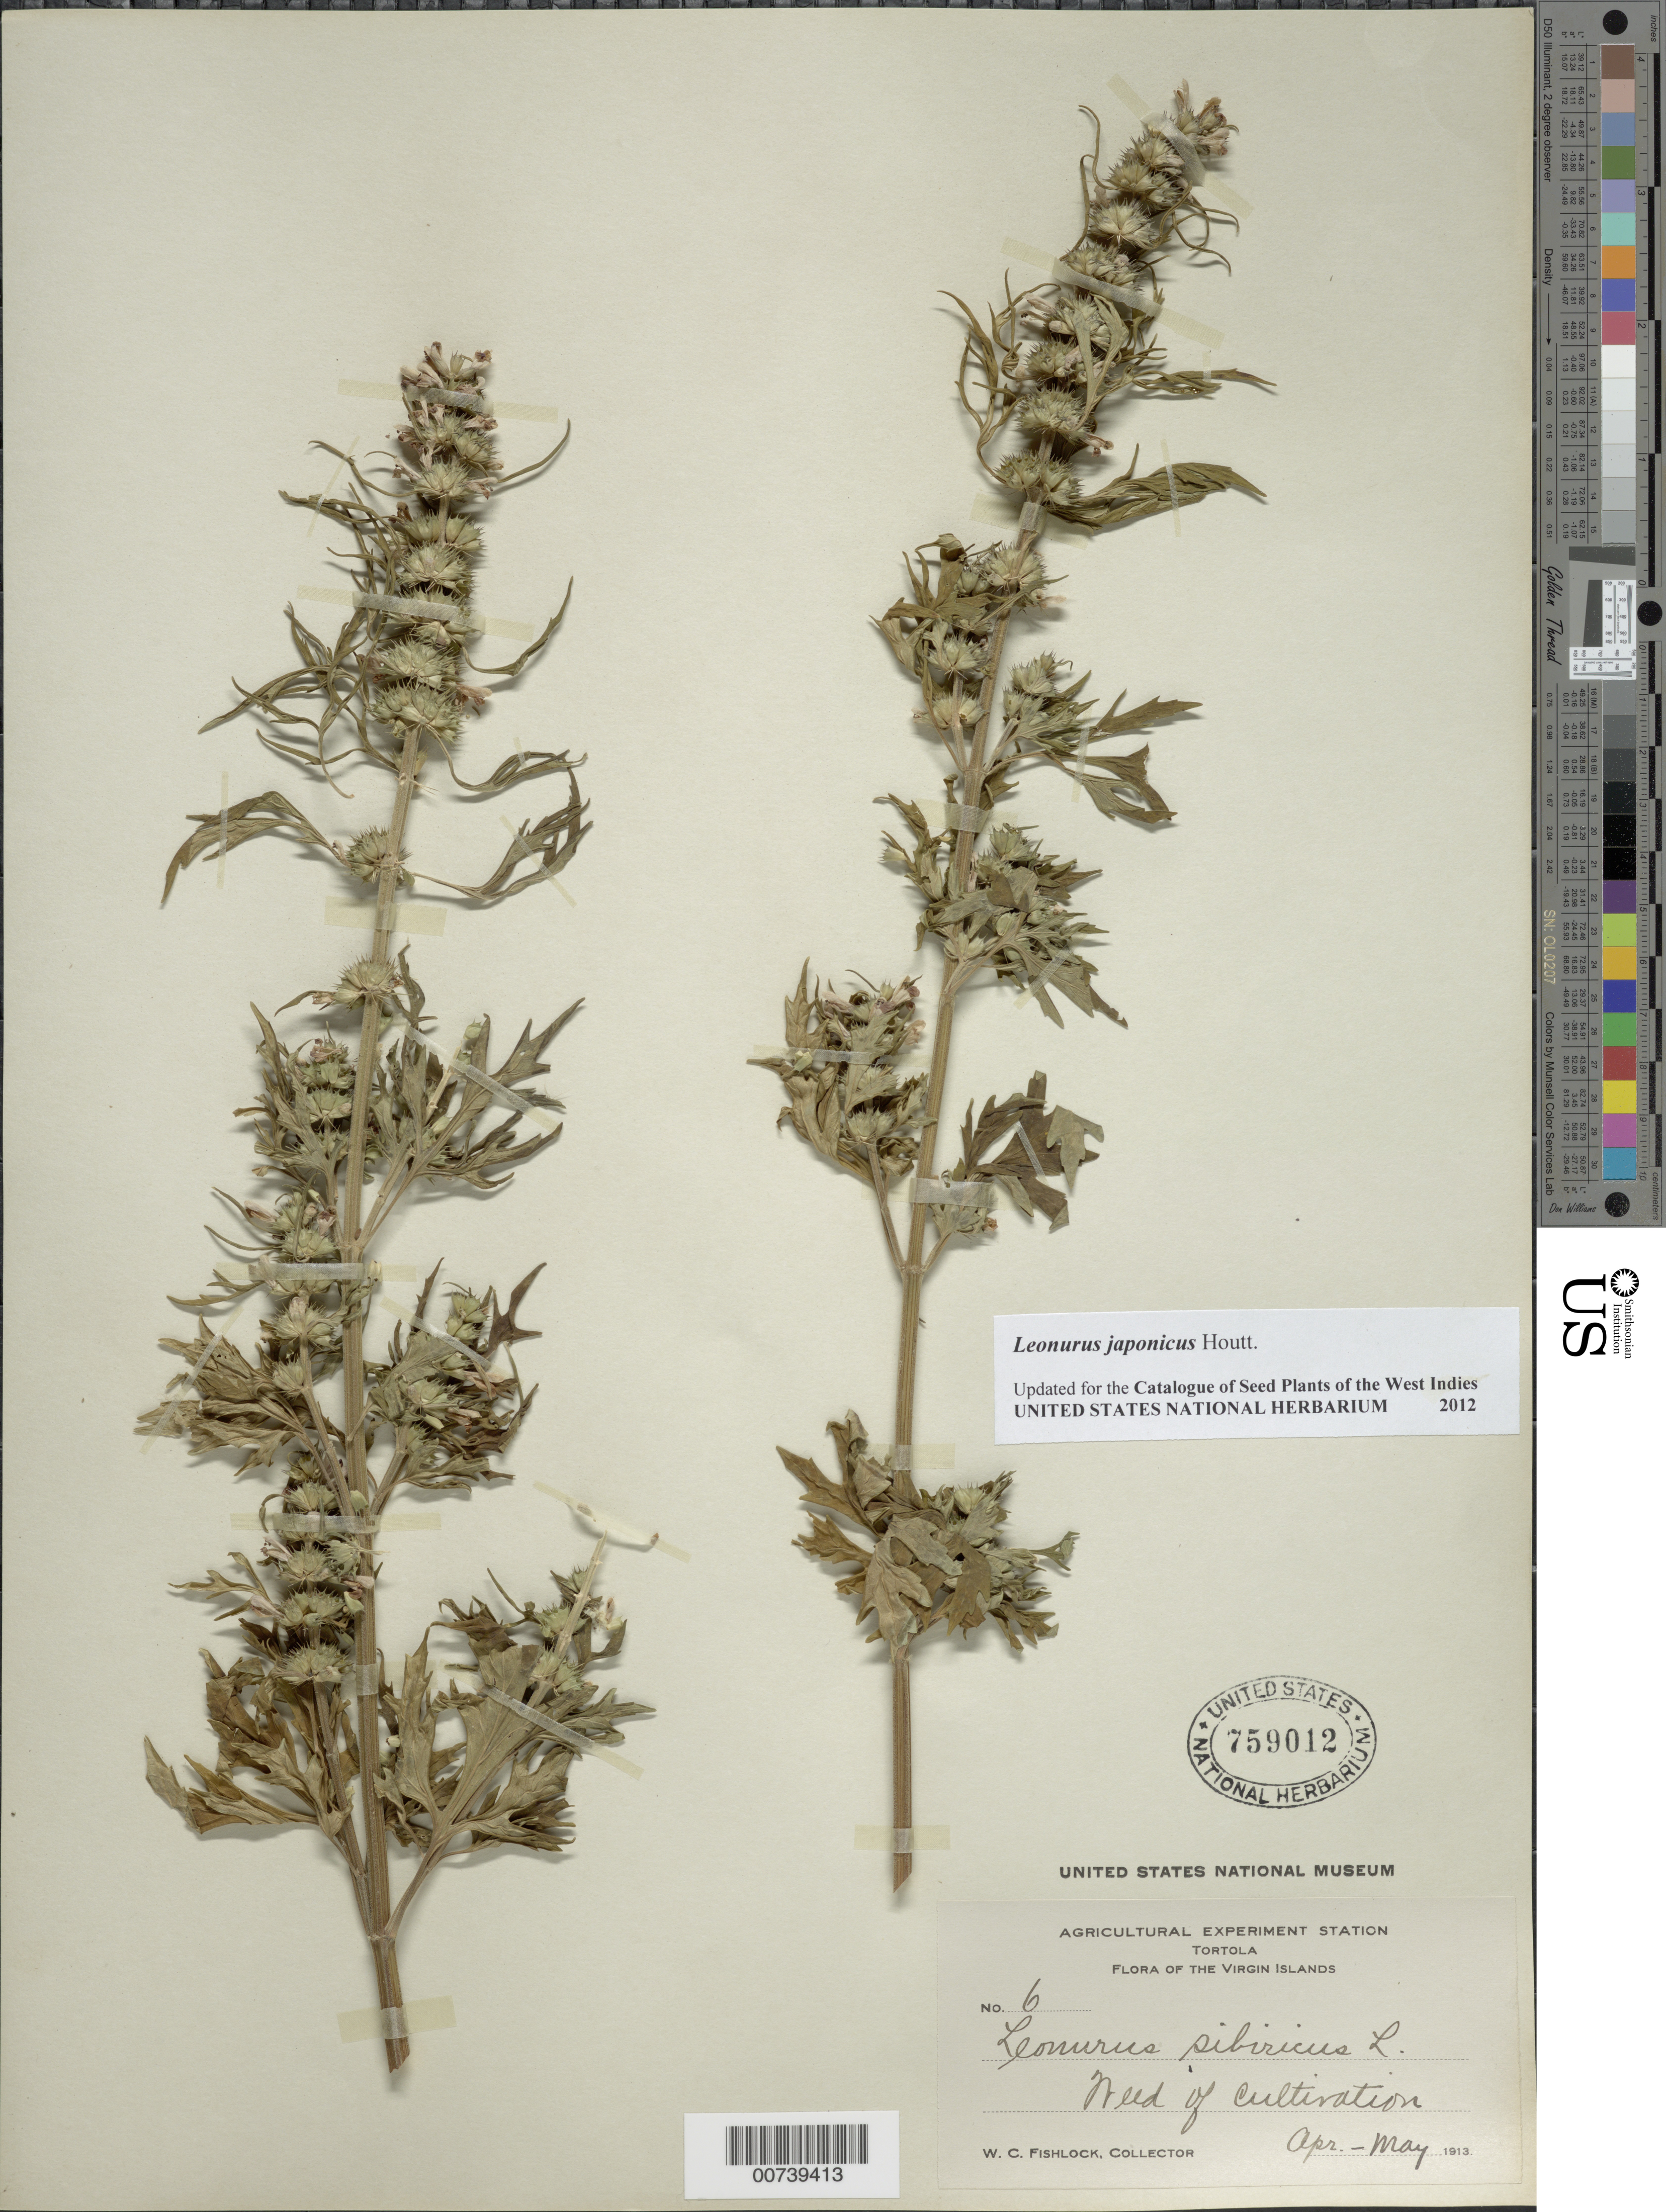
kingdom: Plantae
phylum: Tracheophyta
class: Magnoliopsida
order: Lamiales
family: Lamiaceae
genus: Leonurus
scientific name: Leonurus japonicus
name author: Houtt.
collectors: W. Fishlock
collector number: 6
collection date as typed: Apr 1913 to -- May 1913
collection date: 1913-04/1913-05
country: British Virgin Islands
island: Tortola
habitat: Weed of cultivation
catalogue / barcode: US 759012